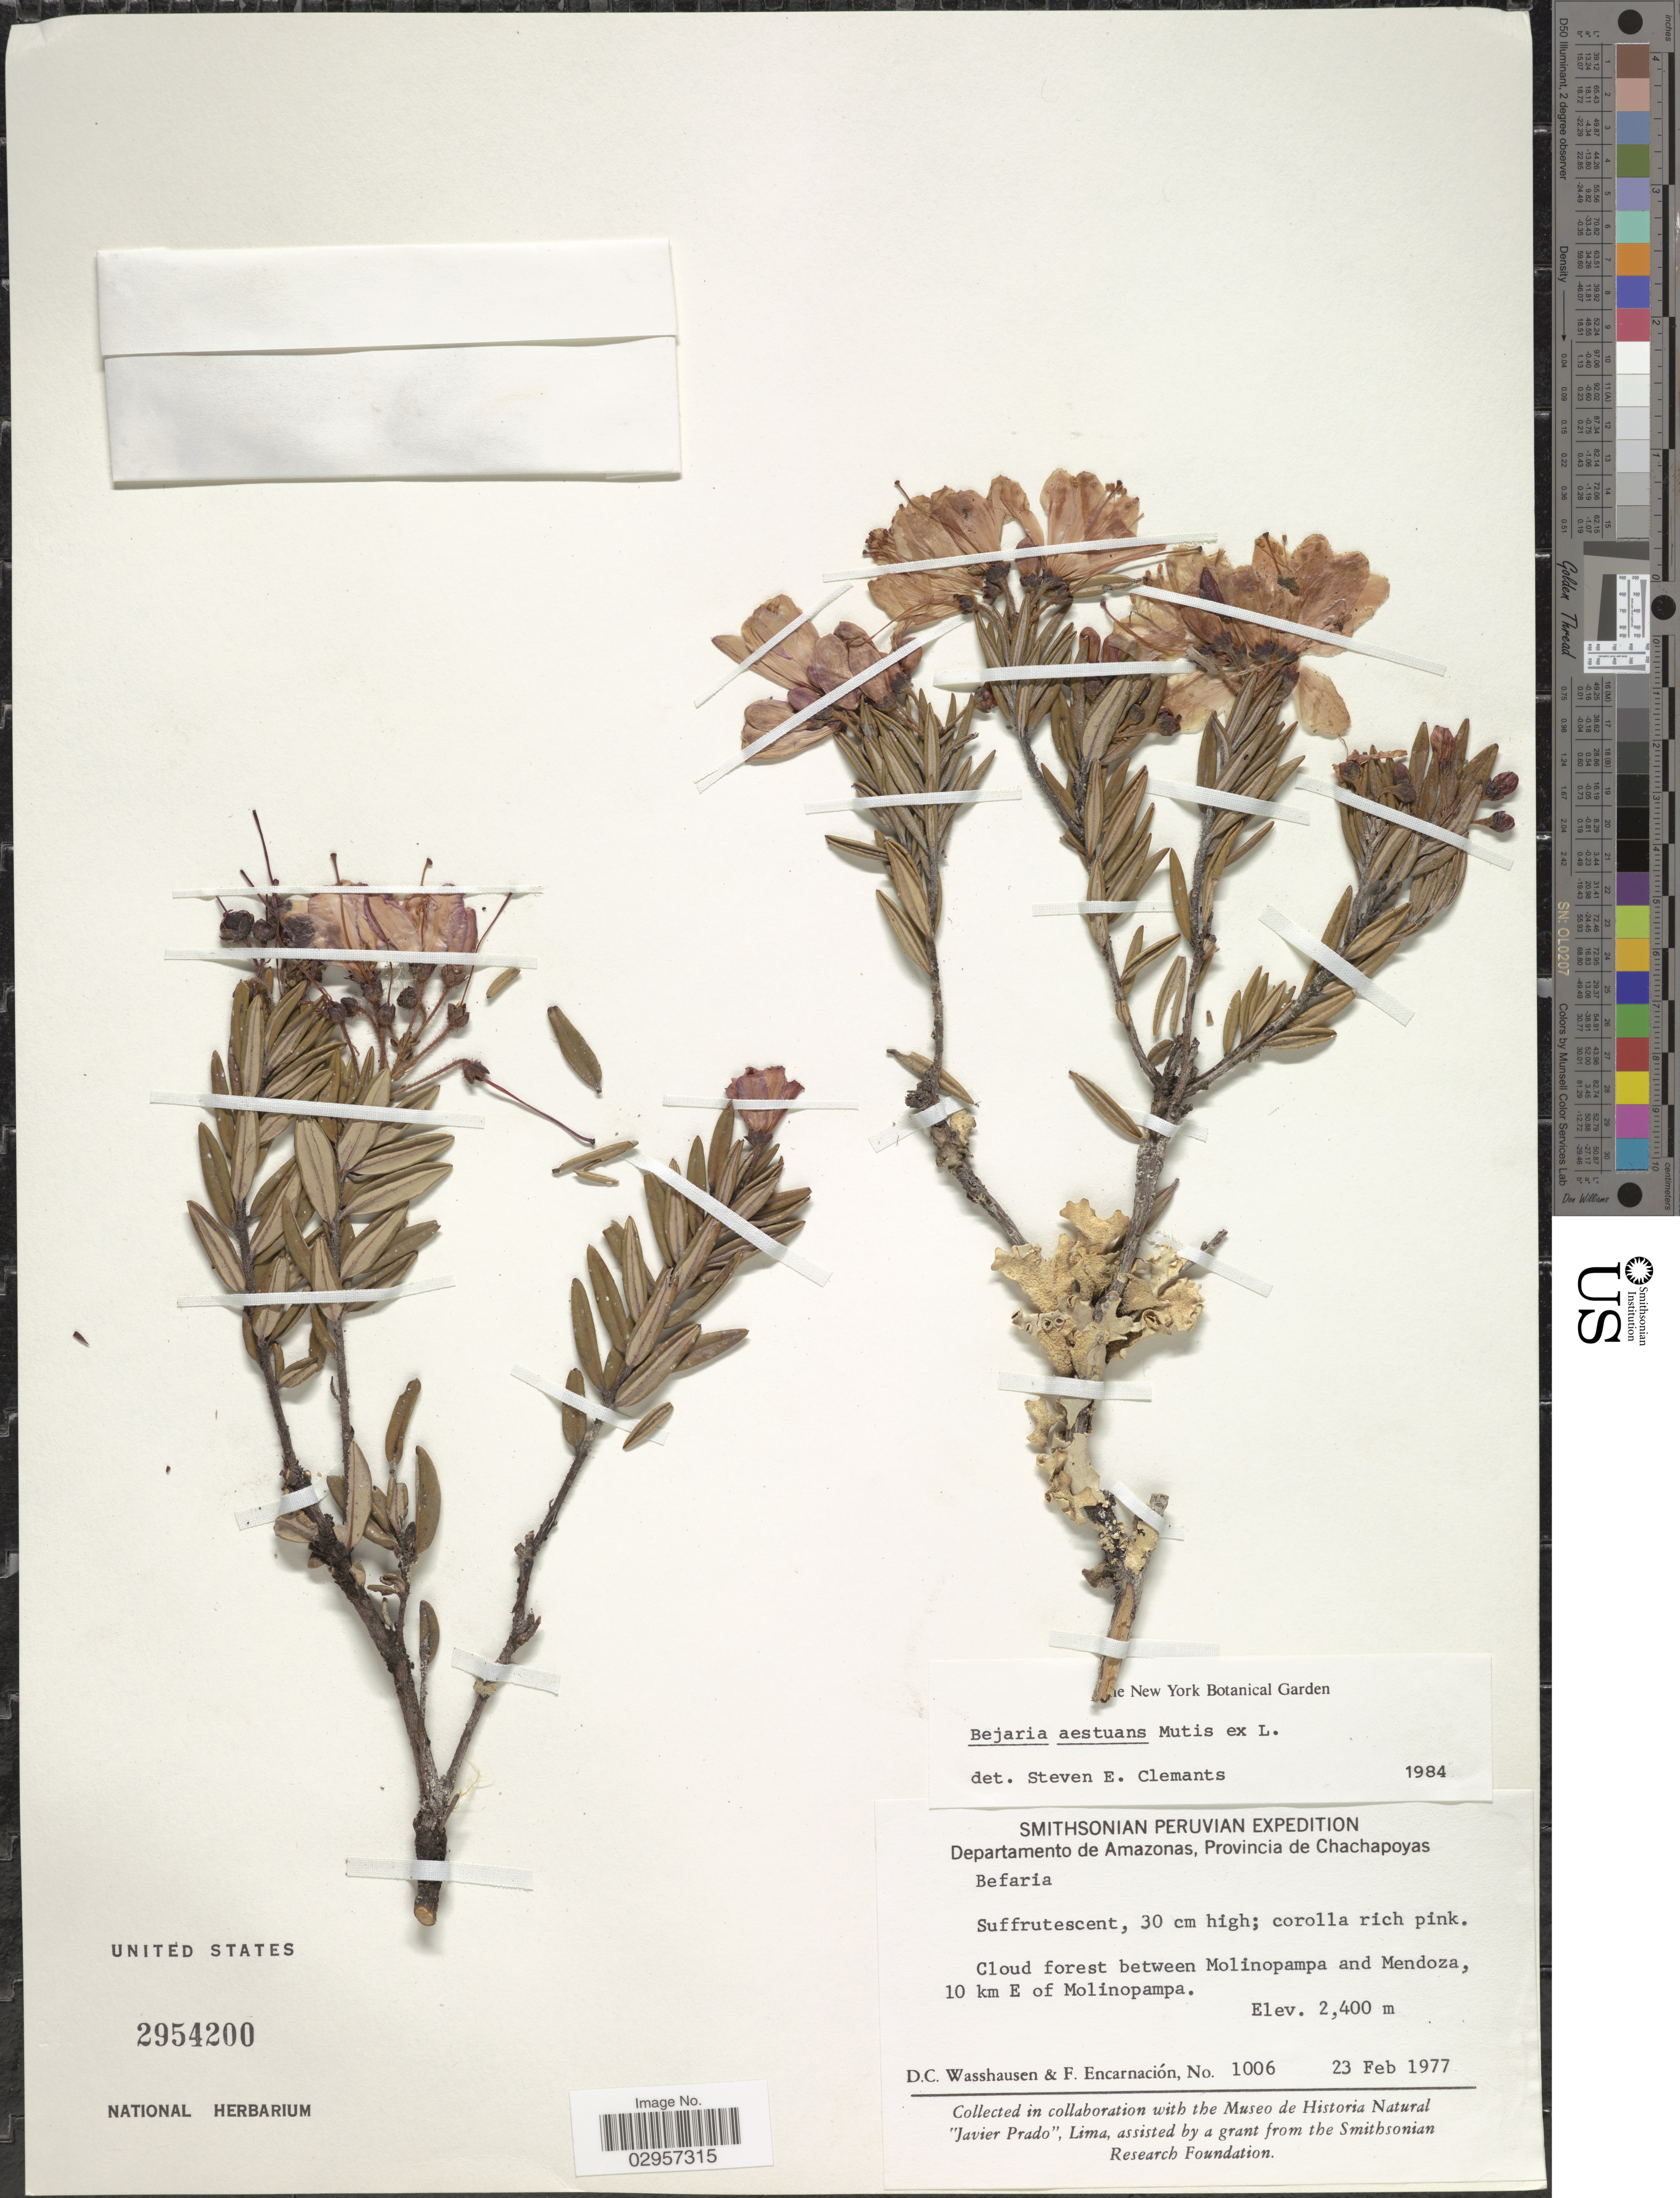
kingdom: Plantae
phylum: Tracheophyta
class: Magnoliopsida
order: Ericales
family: Ericaceae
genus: Befaria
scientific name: Befaria aestuans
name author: Mutis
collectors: D. C. Wasshausen & F. Encarnación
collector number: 1006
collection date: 1977-02-23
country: Peru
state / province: Amazonas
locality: Departamento de Amazonas, Provincia de Chachapoyas, Cloud forest between Molinopampa and Mendoza, 10 km E of Molinopampa.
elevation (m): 2400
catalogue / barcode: US 2954200